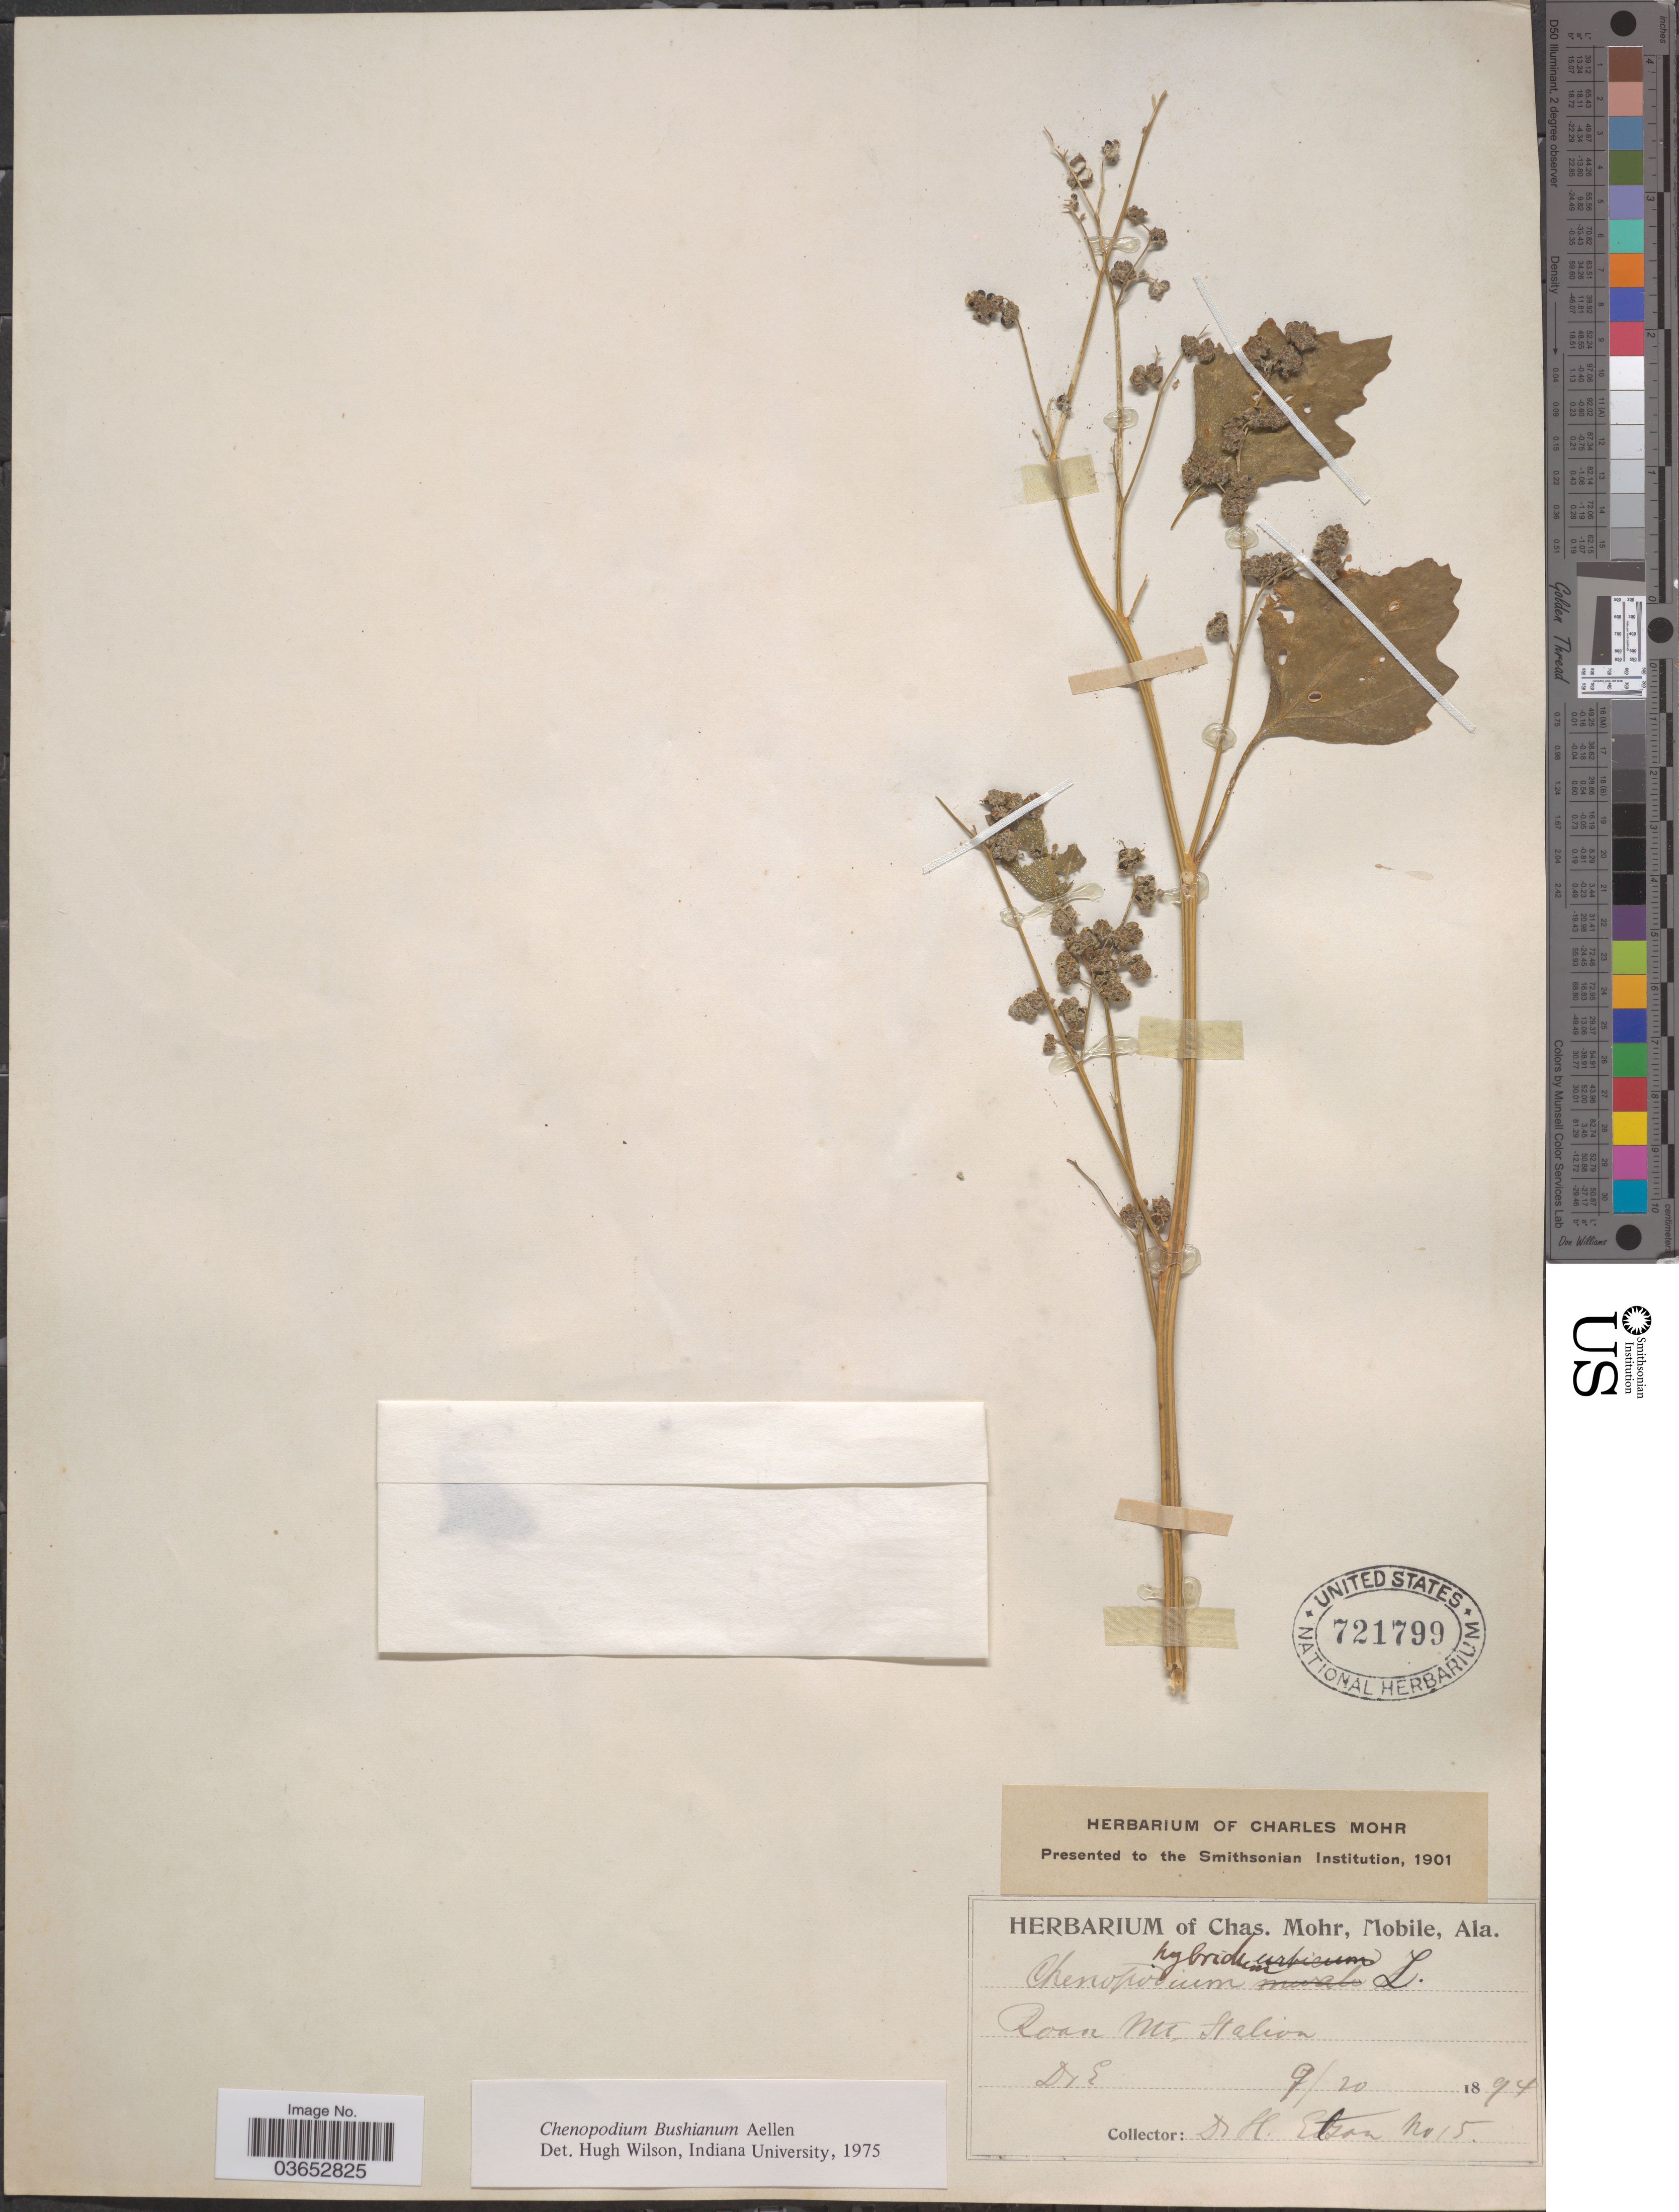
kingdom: Plantae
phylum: Tracheophyta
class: Magnoliopsida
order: Caryophyllales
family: Amaranthaceae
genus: Chenopodium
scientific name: Chenopodium bushianum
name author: Aellen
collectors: H. Etson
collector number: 15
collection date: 1894-09-20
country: United States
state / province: Alabama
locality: Roan Mt. Stalion.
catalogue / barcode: US 721799